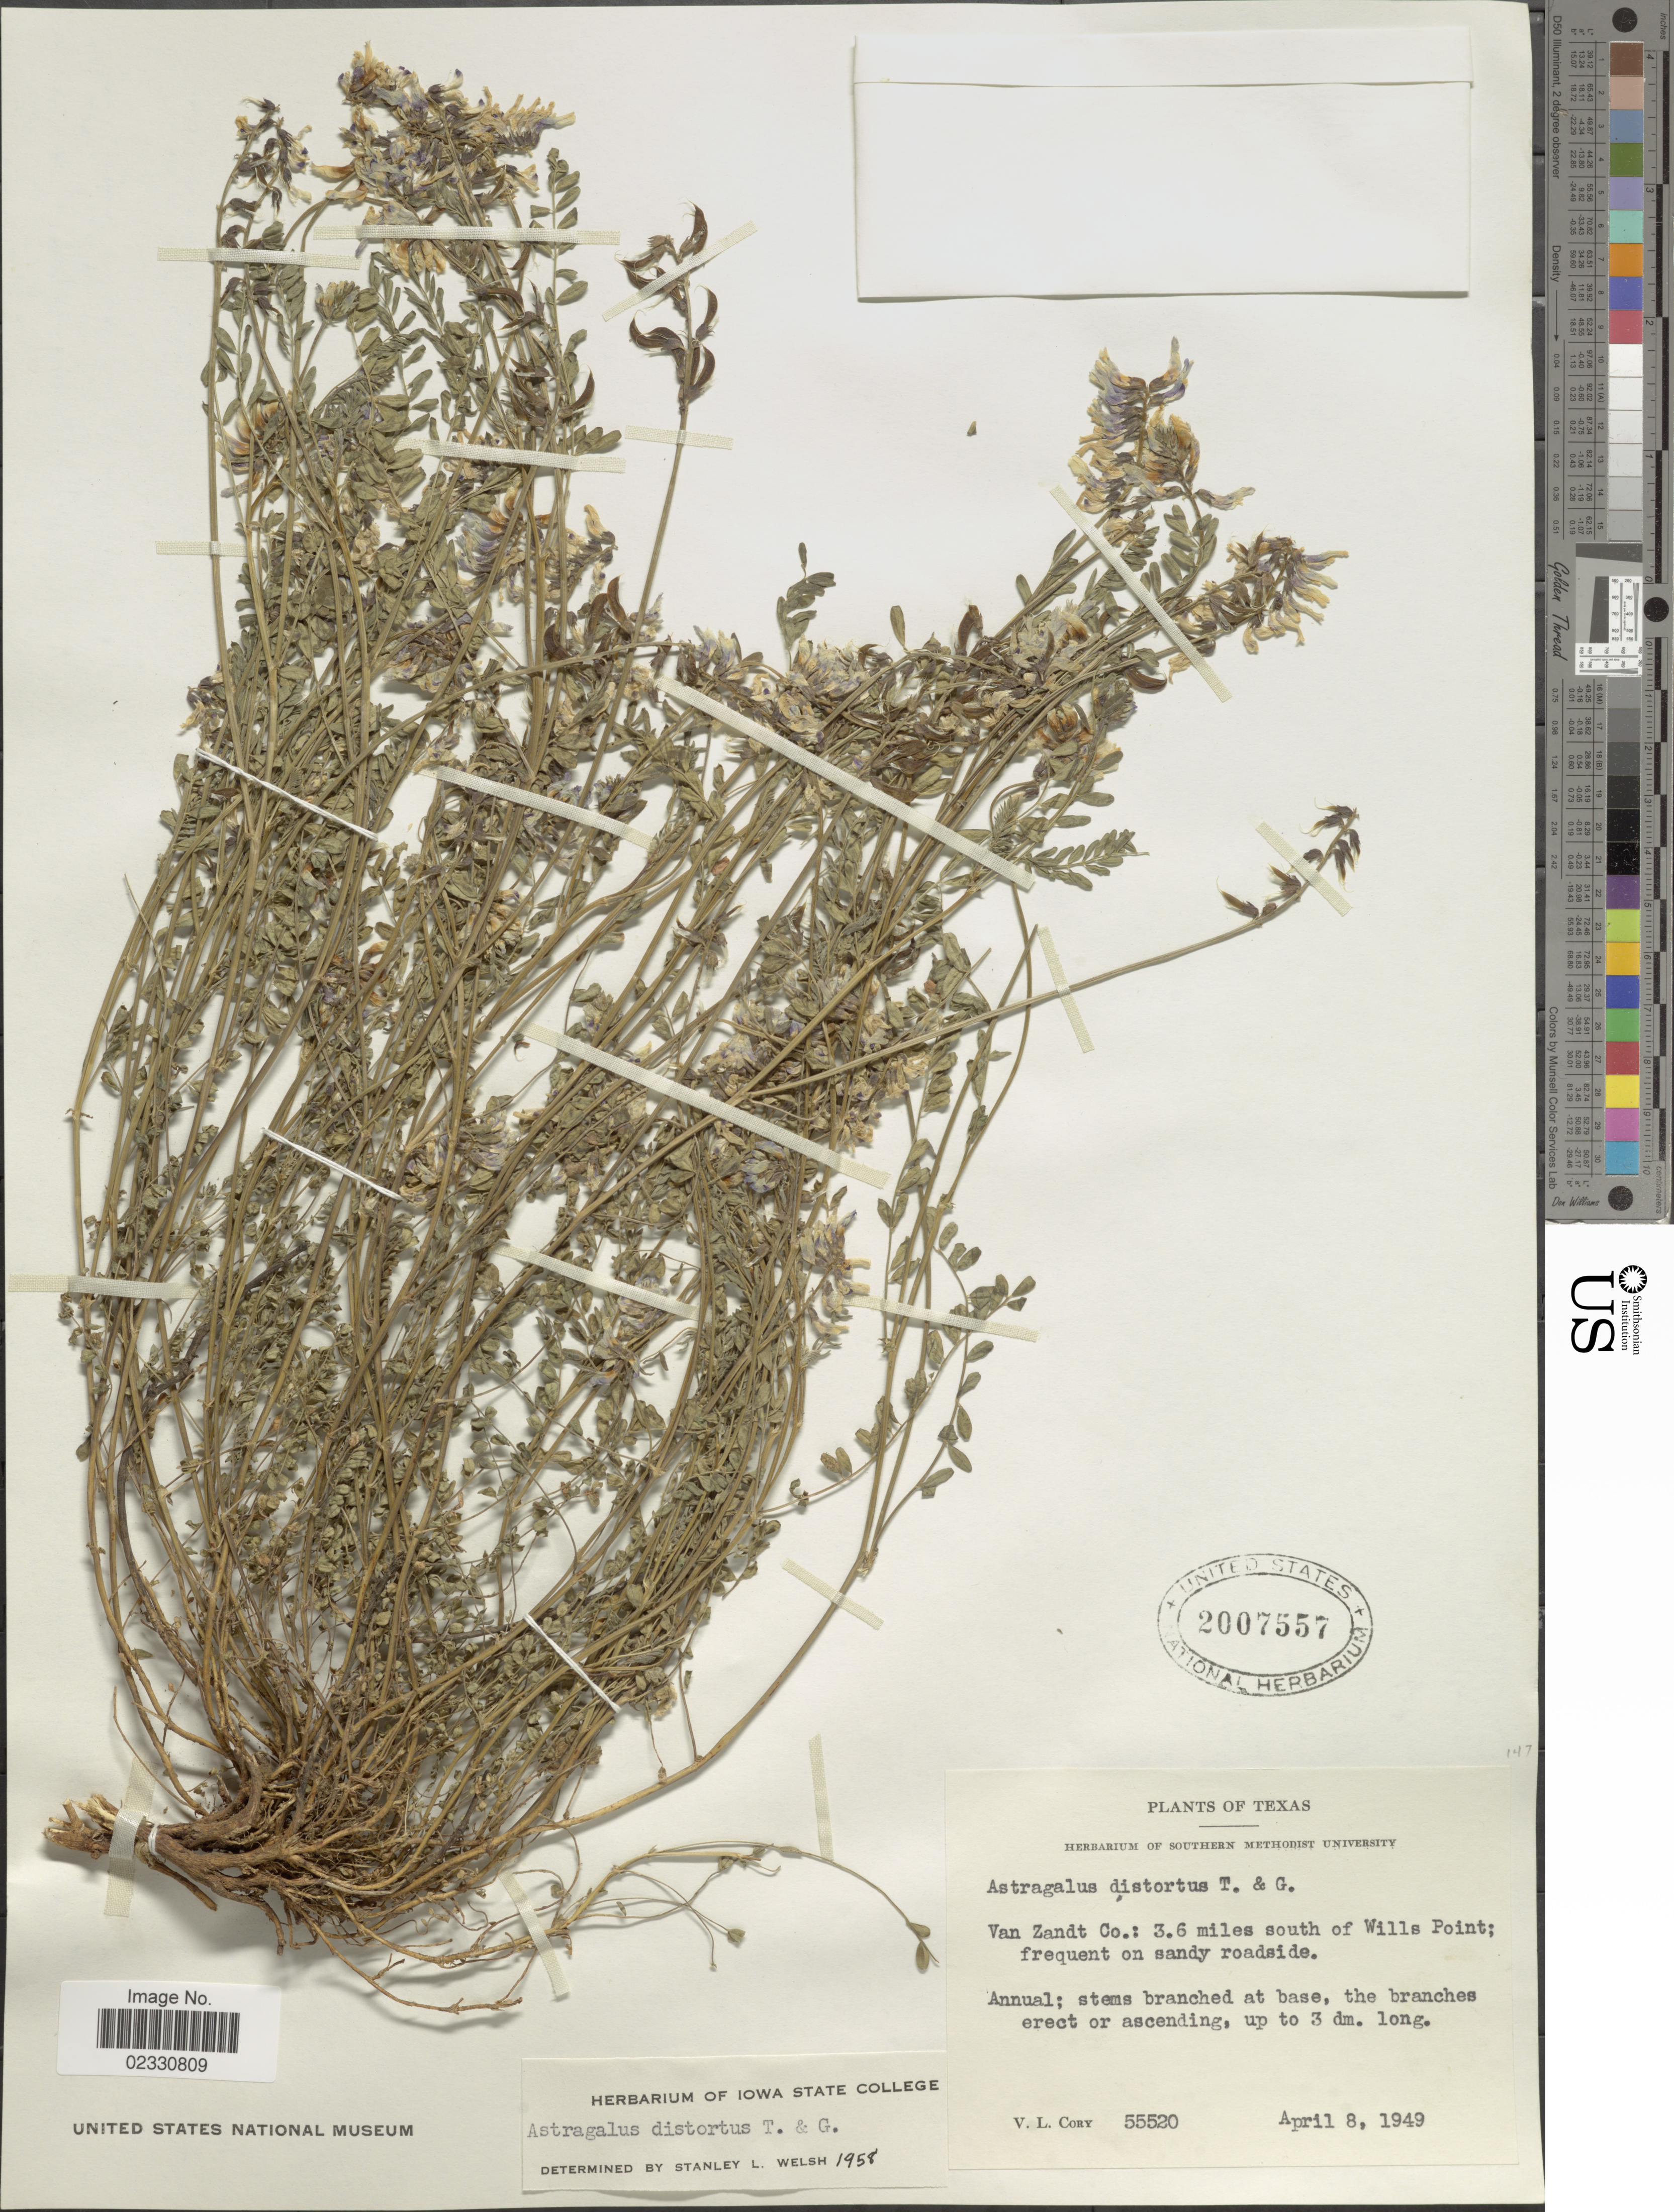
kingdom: Plantae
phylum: Tracheophyta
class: Magnoliopsida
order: Fabales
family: Fabaceae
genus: Astragalus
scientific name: Astragalus distortus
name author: Torr. & A. Gray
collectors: V. Cory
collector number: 55520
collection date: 1949-04-08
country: United States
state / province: Texas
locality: Van Zandt Co.: 3.6 miles south of Wills Point; frquent on sandy roadside.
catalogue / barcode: US 2007557